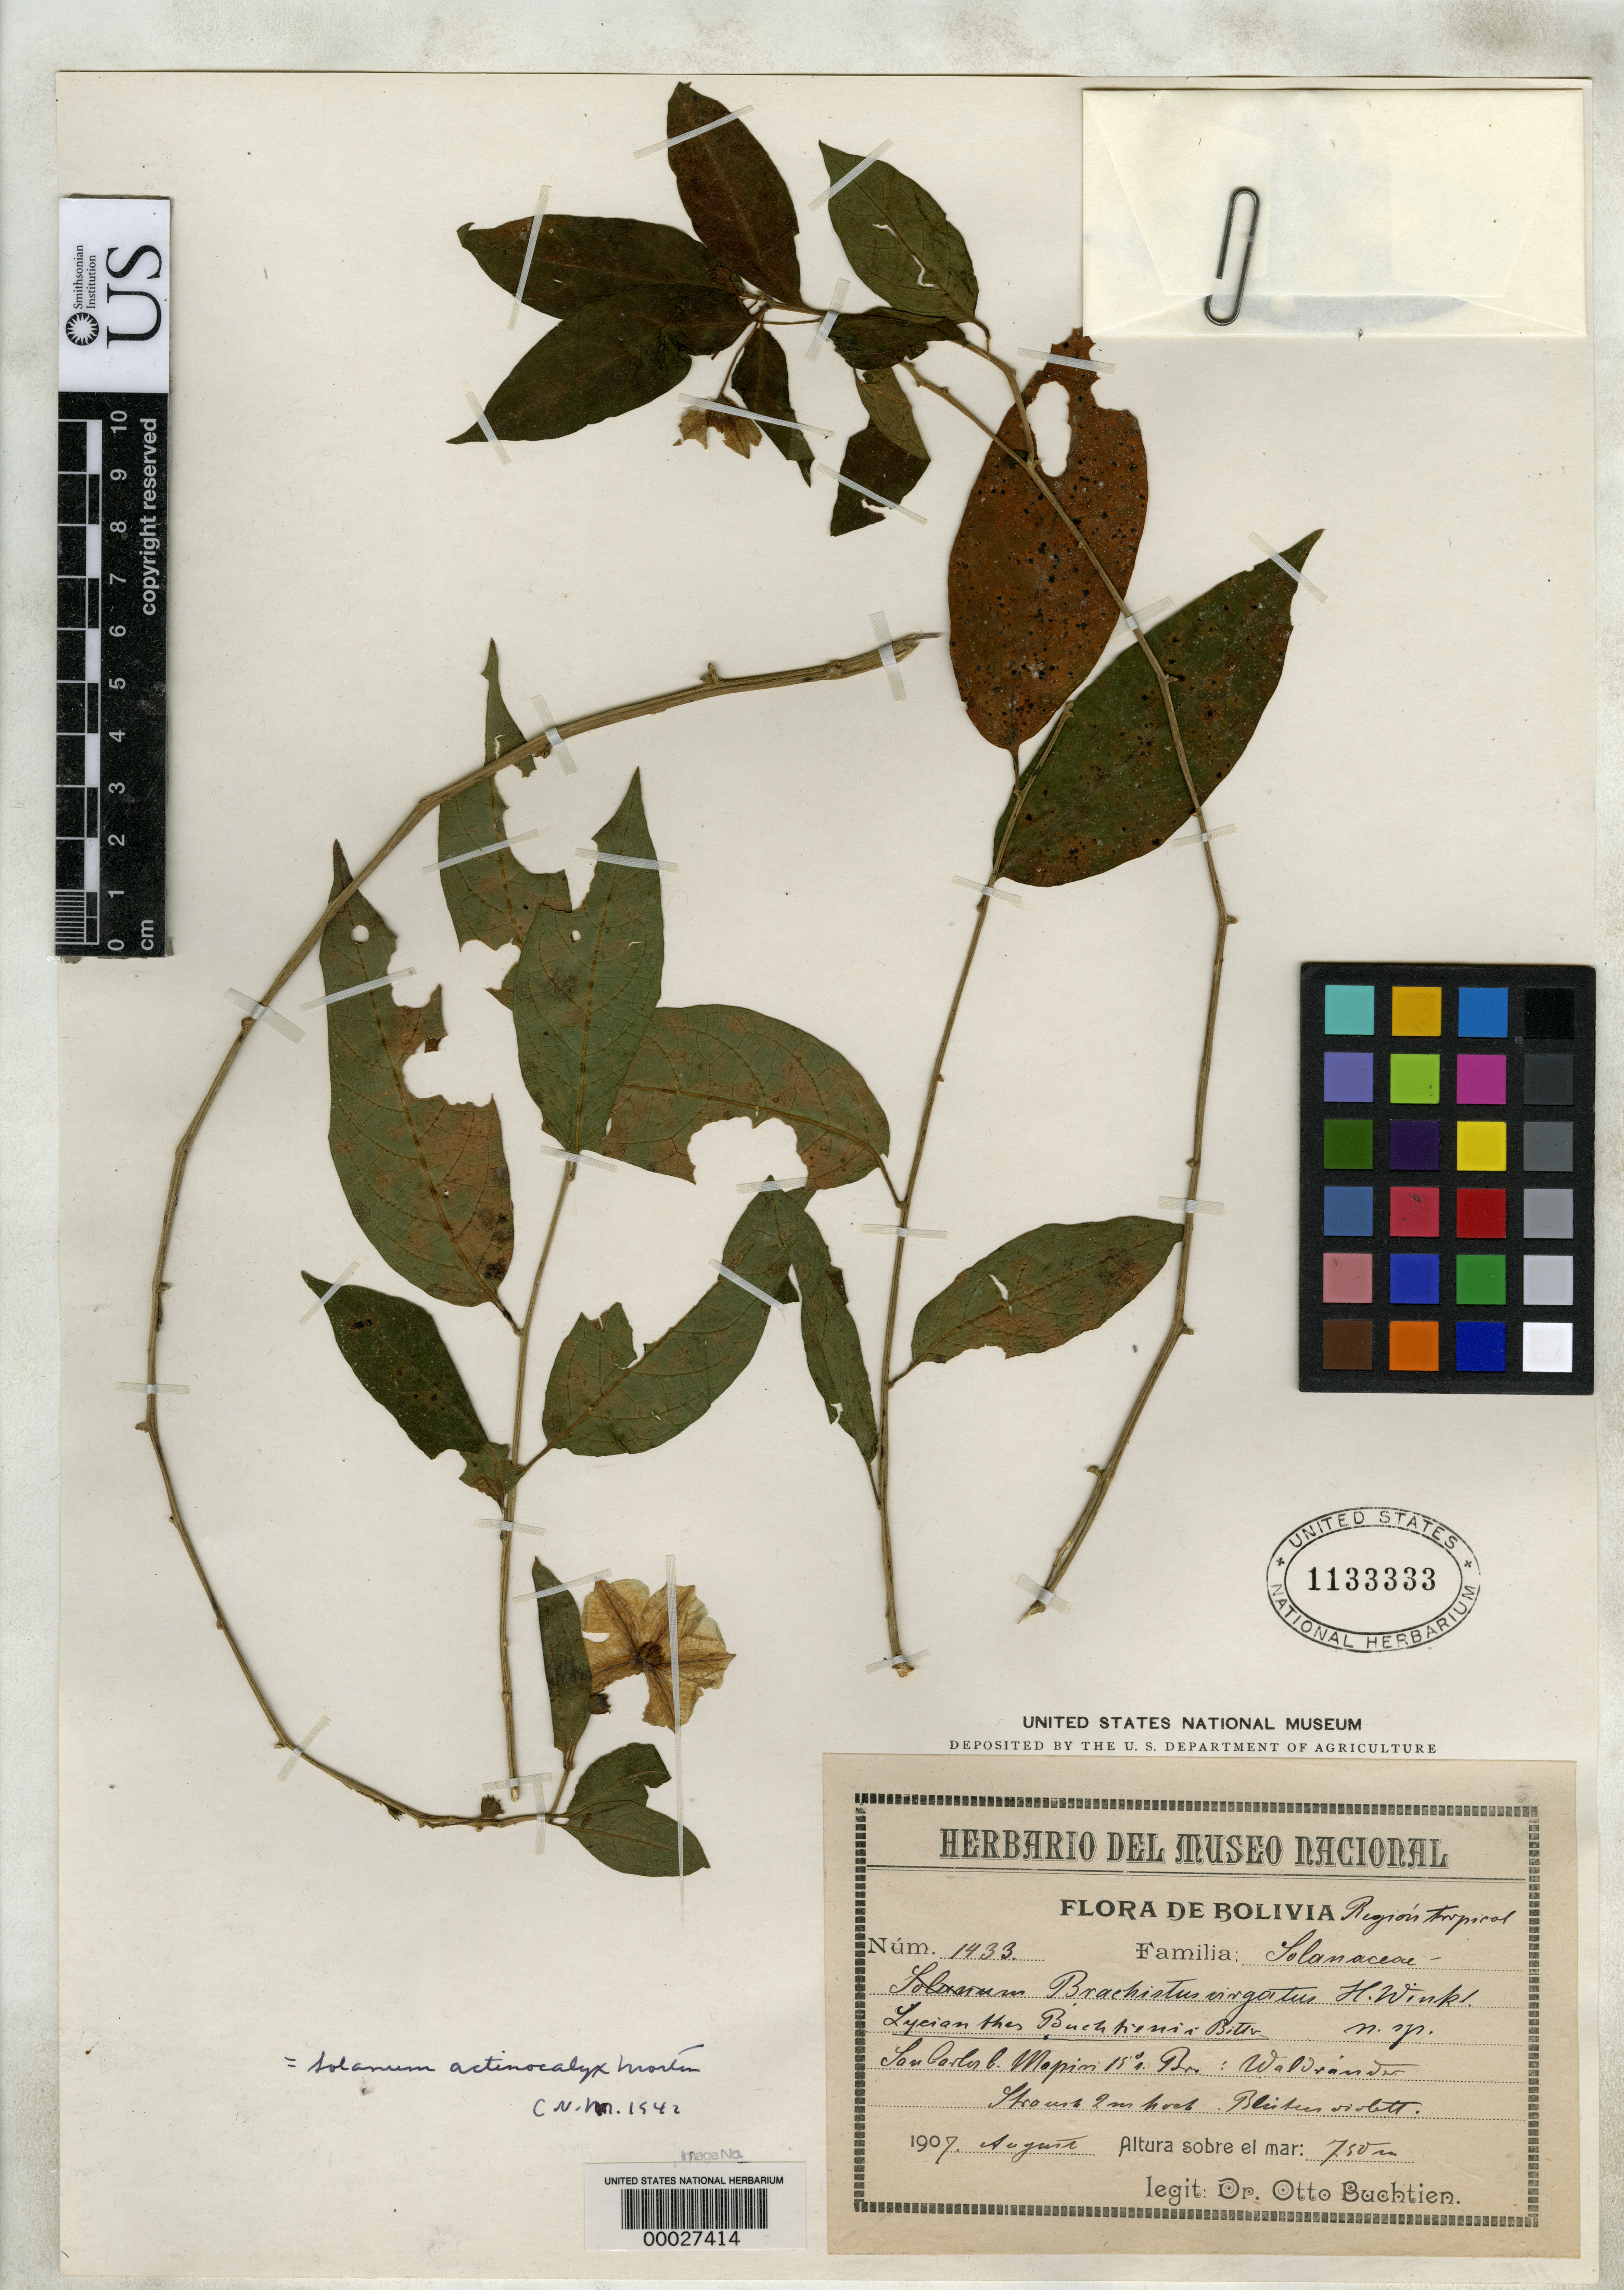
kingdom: Plantae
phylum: Tracheophyta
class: Magnoliopsida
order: Solanales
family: Solanaceae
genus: Brachistus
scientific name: Brachistus virgatus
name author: H.J.P. Winkl.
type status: Isotype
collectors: O. Buchtien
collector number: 1433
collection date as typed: Aug 1907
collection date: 1907-08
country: Bolivia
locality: Mapiri, San Carlos.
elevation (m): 750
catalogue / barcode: US 1133333